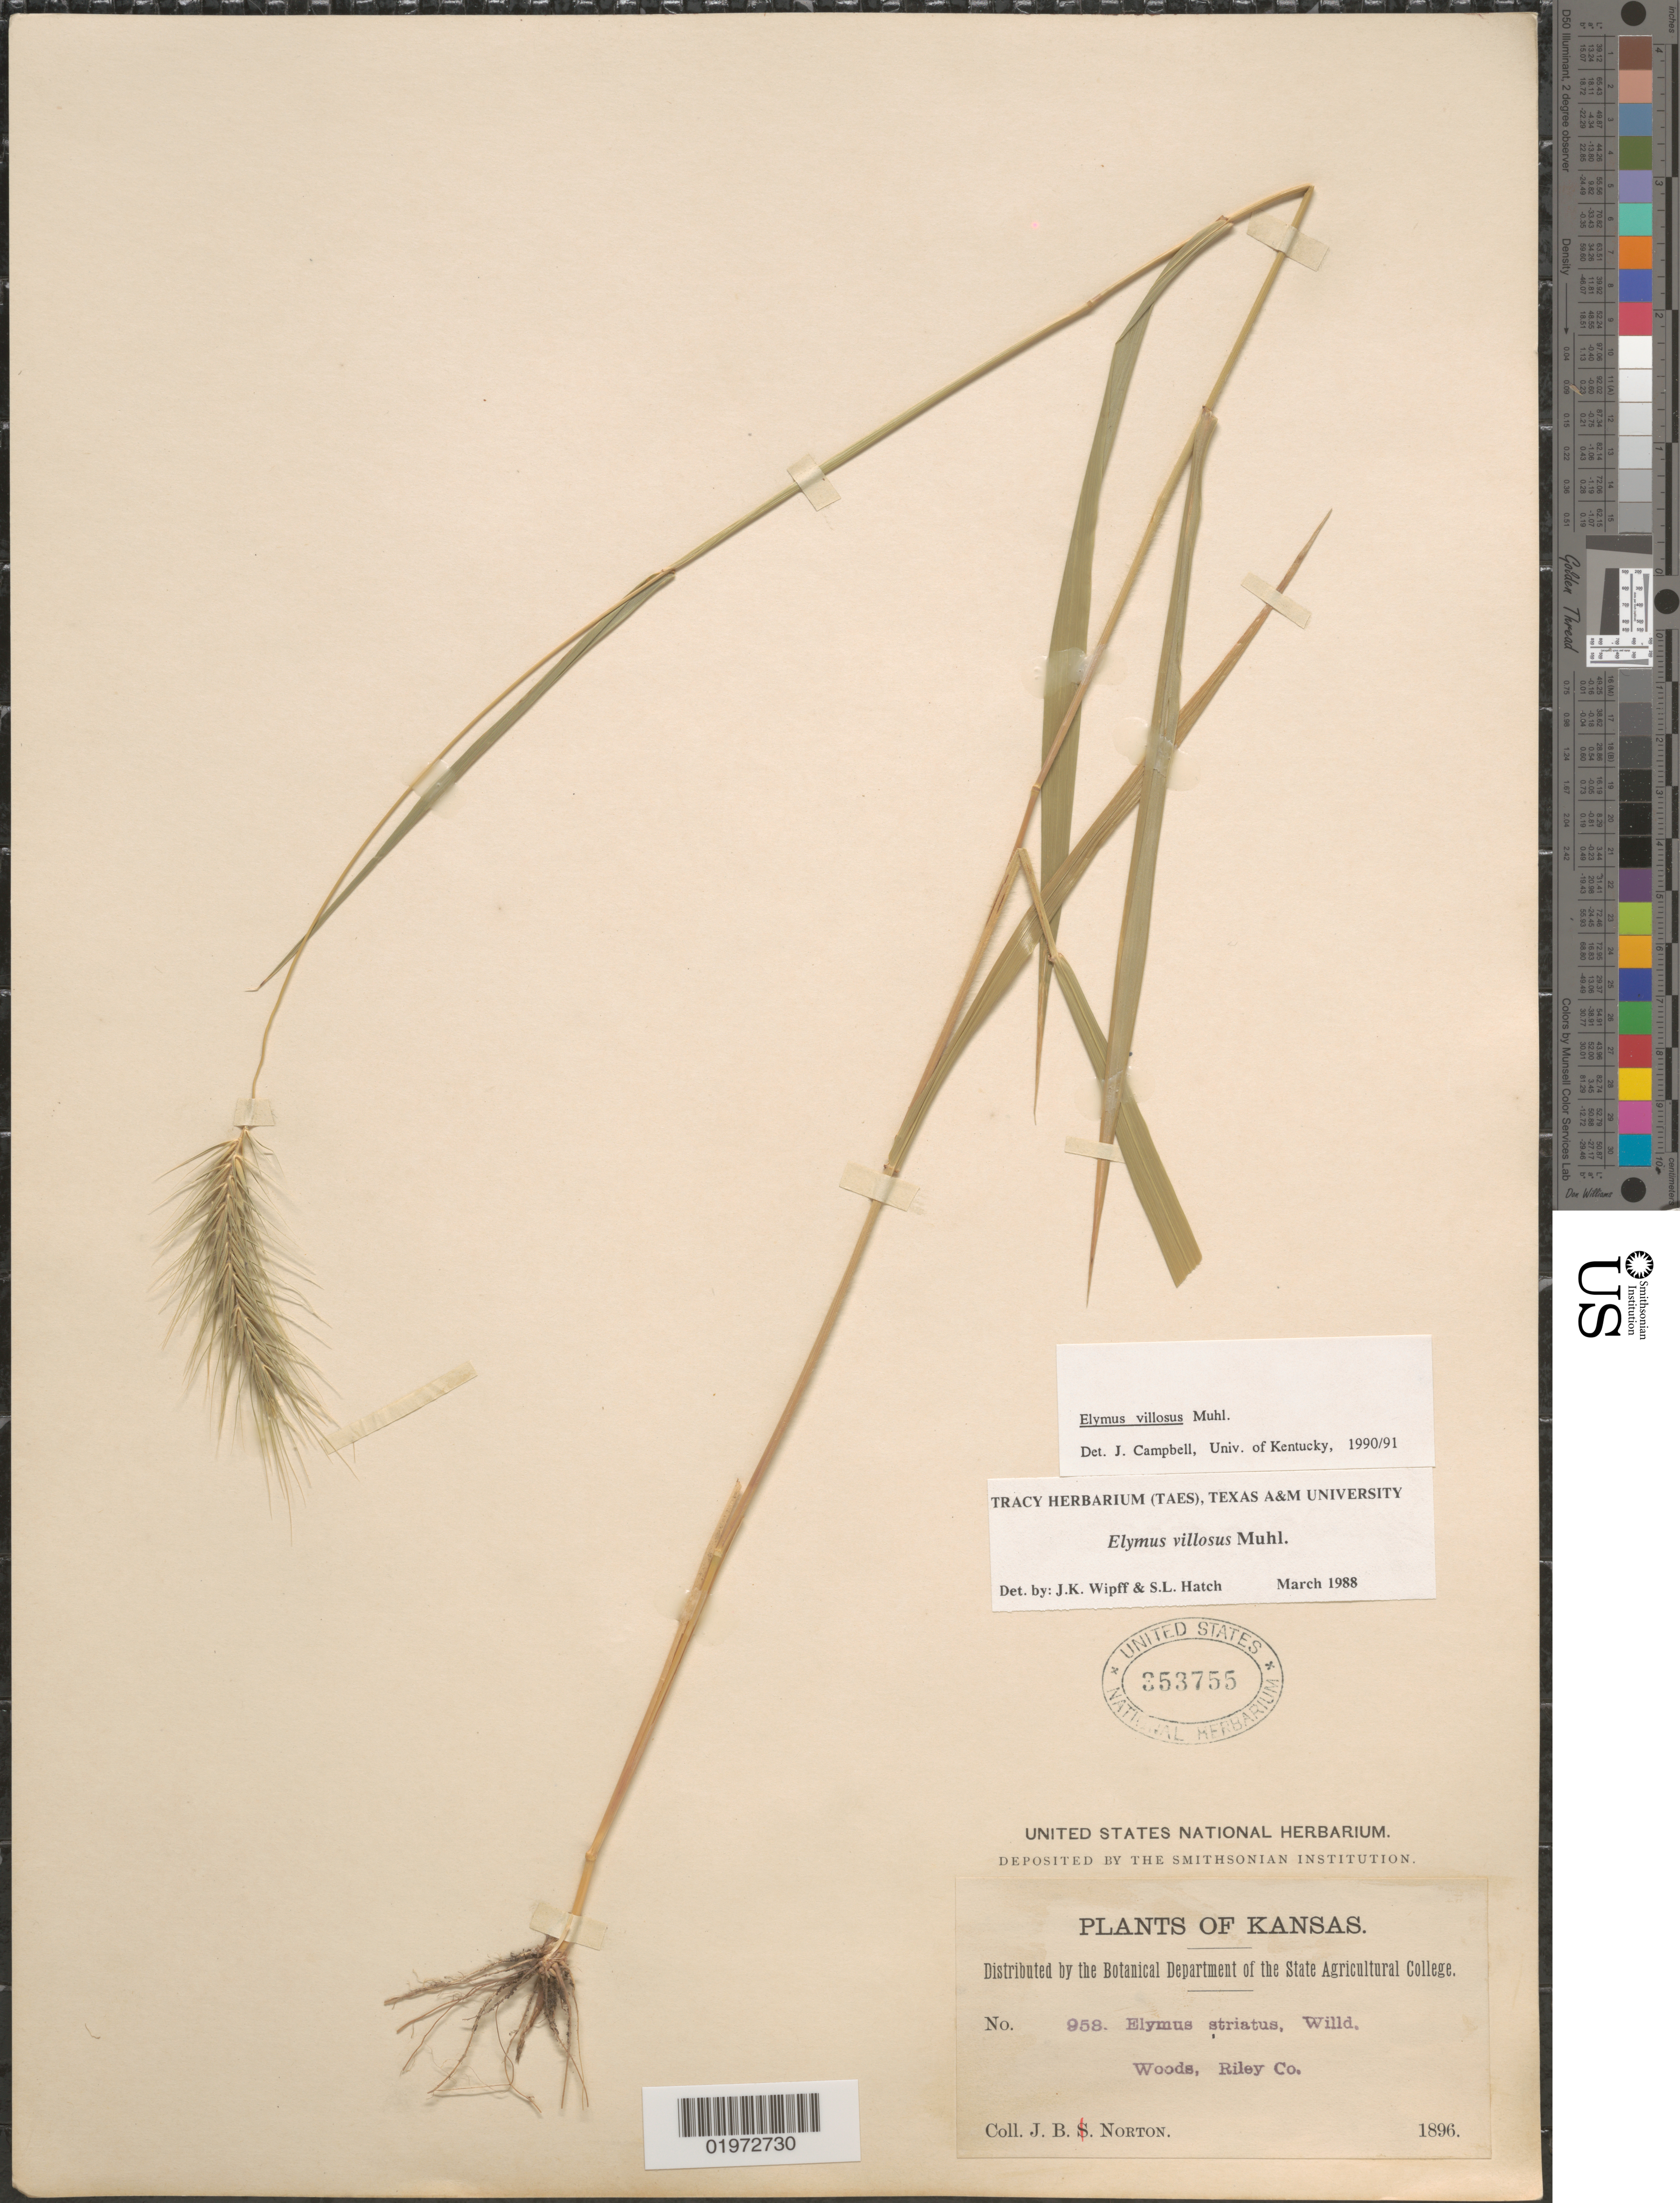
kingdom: Plantae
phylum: Tracheophyta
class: Liliopsida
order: Poales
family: Poaceae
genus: Elymus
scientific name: Elymus villosus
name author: Muhl. ex Willd.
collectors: J. B. Norton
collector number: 958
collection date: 1896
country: United States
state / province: Kansas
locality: Woods, Riley Co.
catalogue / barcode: US 353755